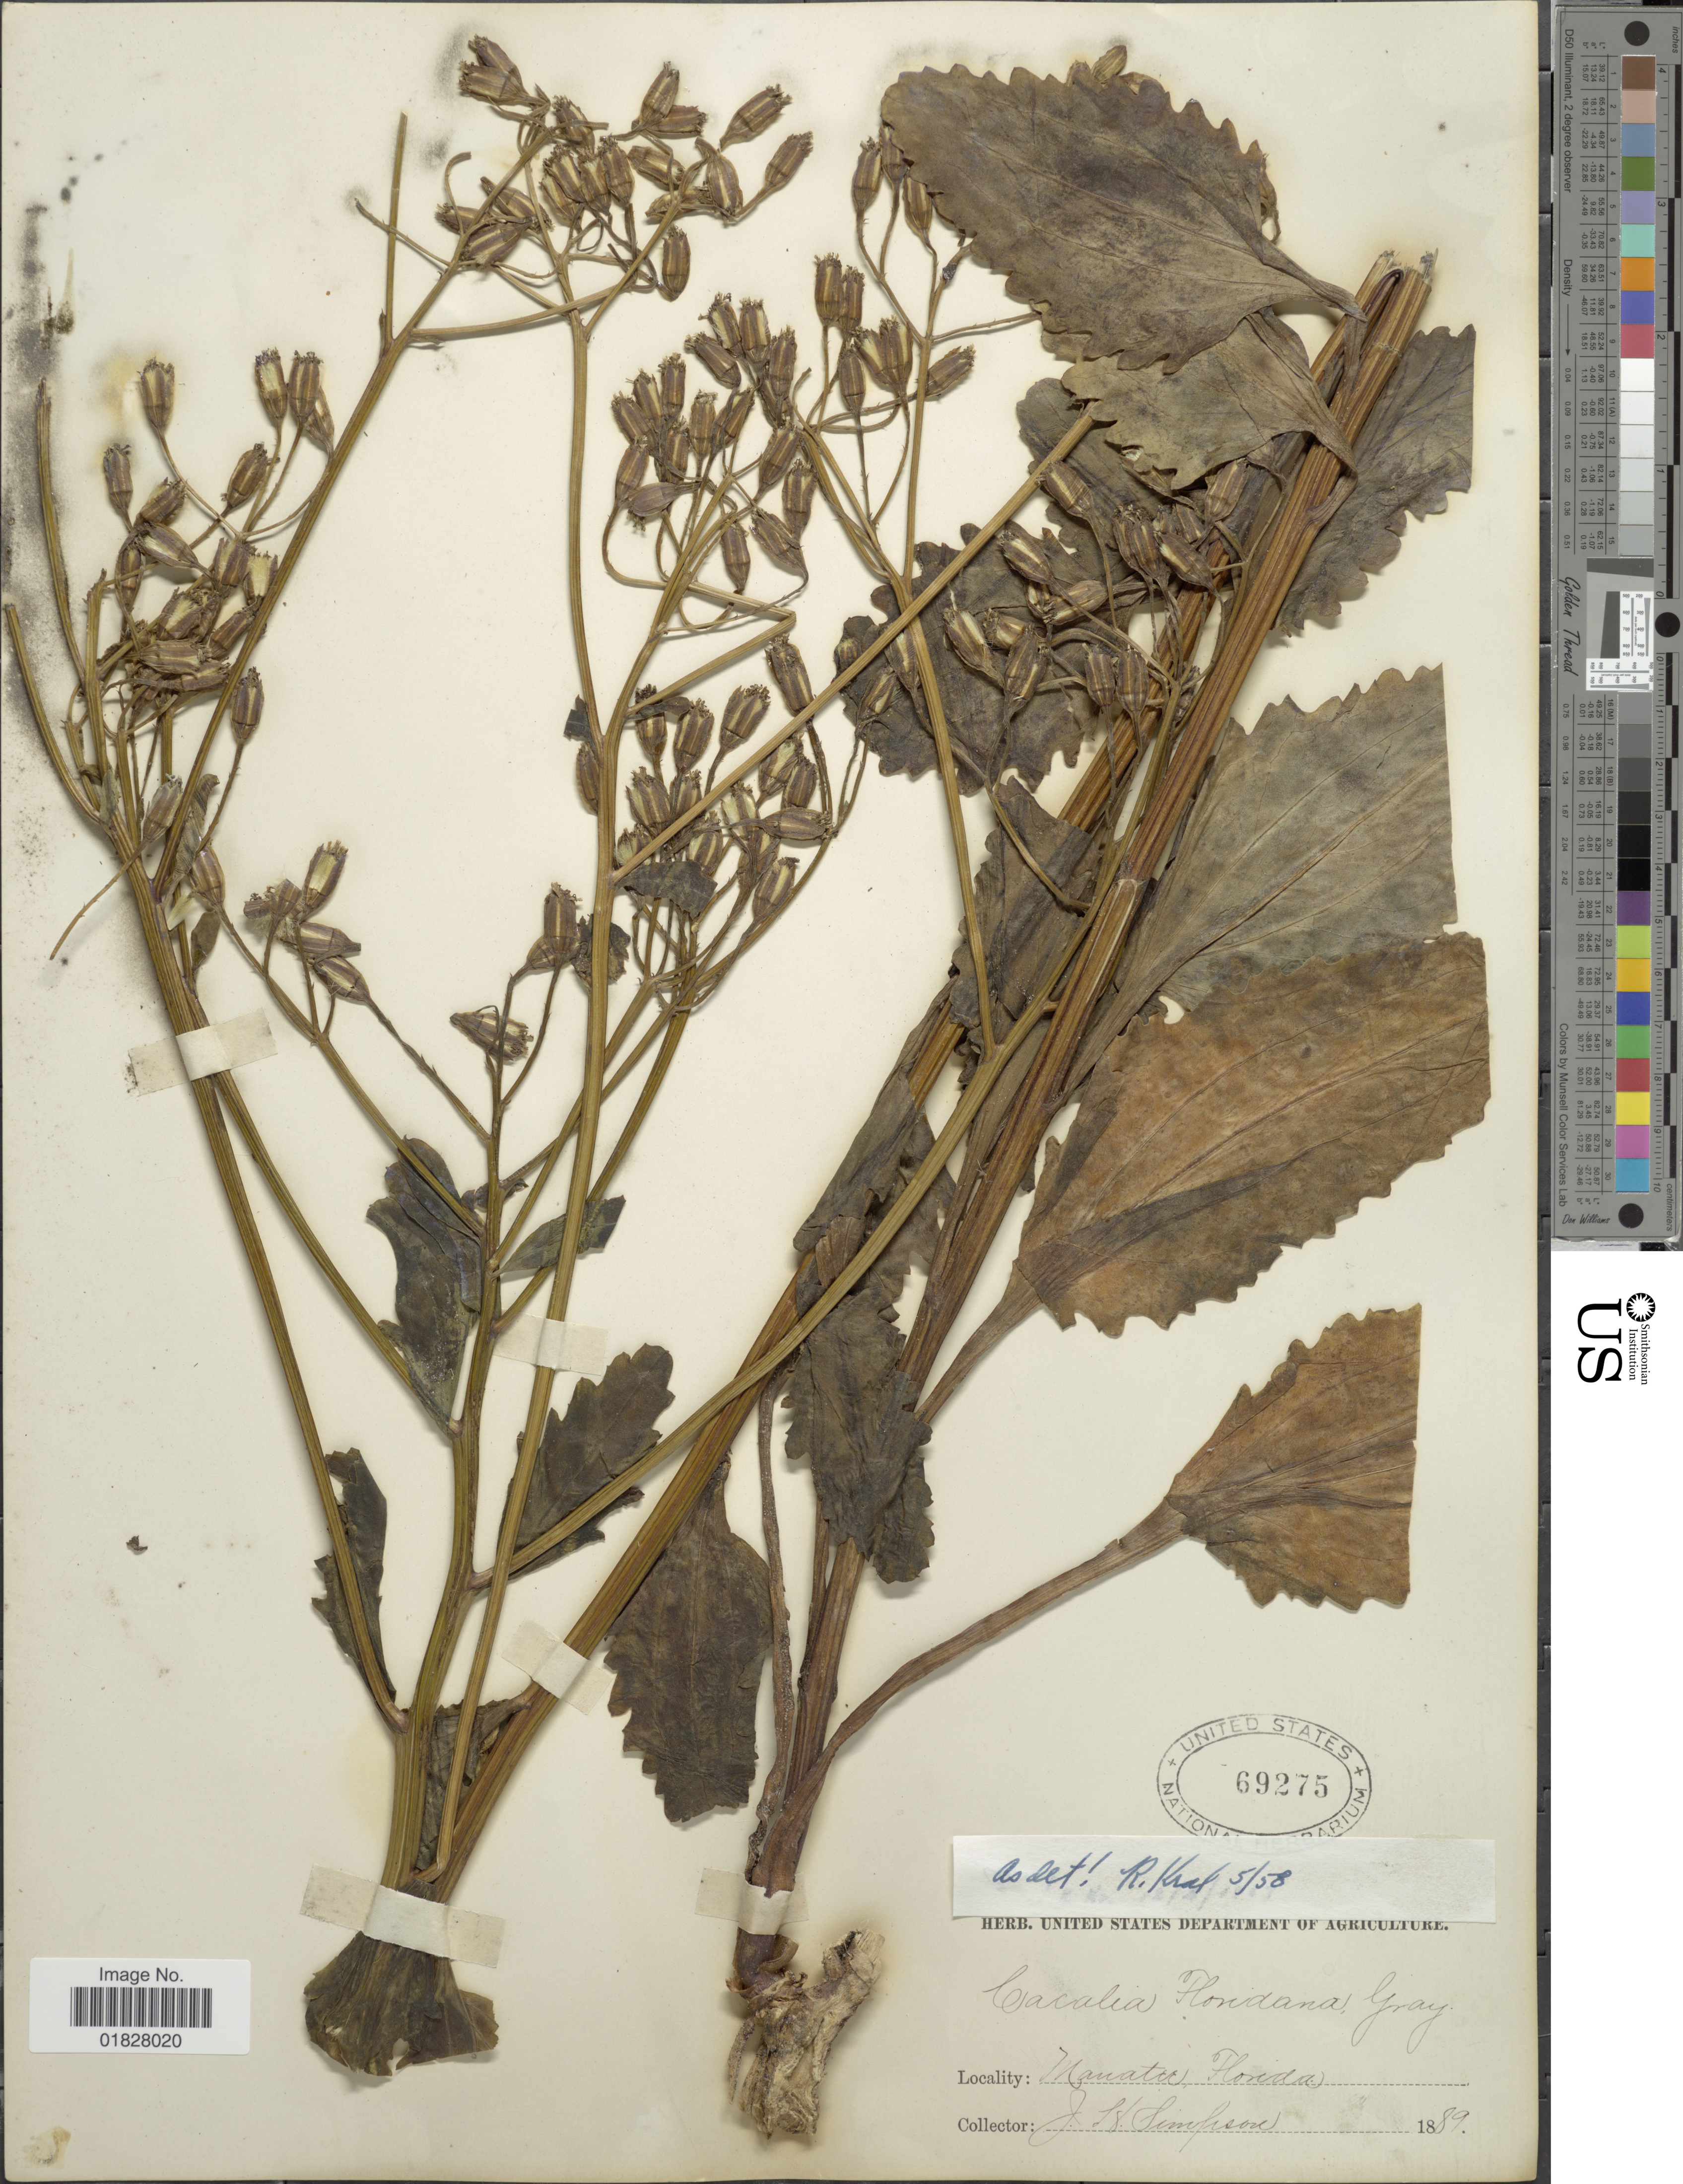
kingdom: Plantae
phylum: Tracheophyta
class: Magnoliopsida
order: Asterales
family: Asteraceae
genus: Arnoglossum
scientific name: Arnoglossum floridanum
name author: (A. Gray) H. Rob.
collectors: J. H. Simpson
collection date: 1889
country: United States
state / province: Florida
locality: Manatee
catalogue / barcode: US 69275